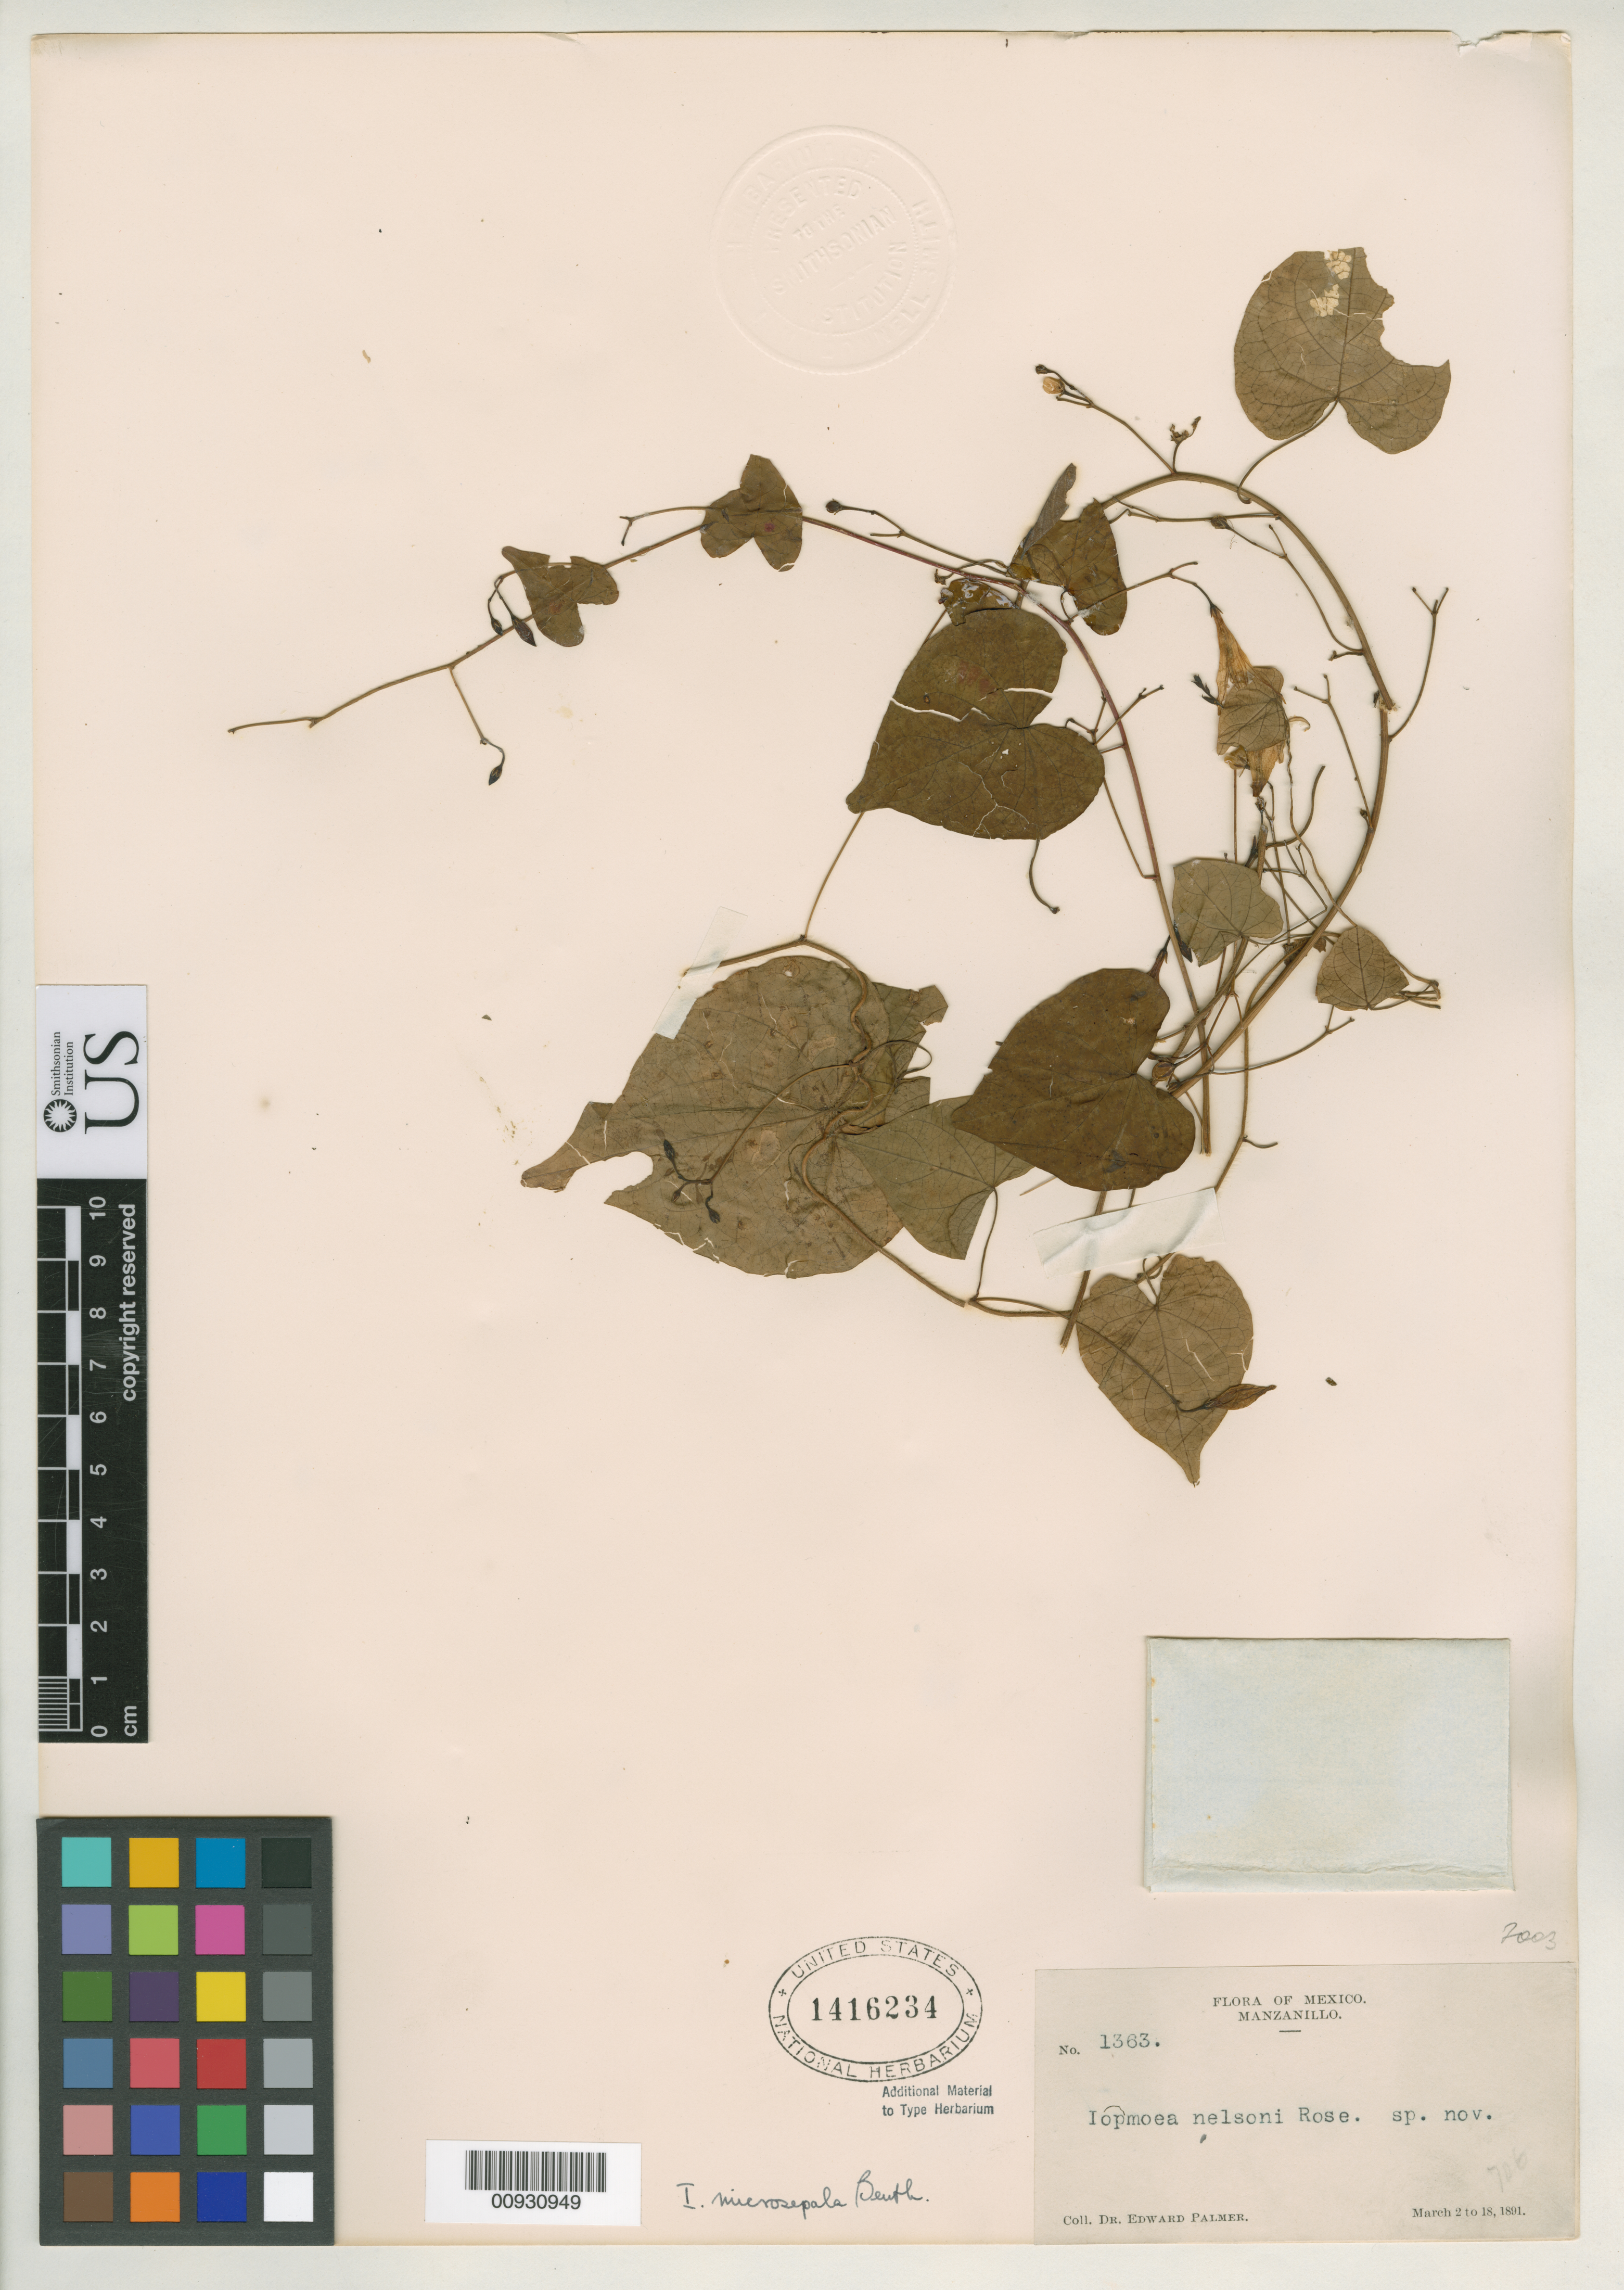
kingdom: Plantae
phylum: Tracheophyta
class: Magnoliopsida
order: Solanales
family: Convolvulaceae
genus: Ipomoea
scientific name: Ipomoea nelsonii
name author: Rose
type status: Isotype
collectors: E. Palmer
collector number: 1363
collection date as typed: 02 Mar 1891 to 18 Mar 1891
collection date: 1891-03-02/1891-03-18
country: Mexico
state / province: Colima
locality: Manzanillo.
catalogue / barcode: US 1416234